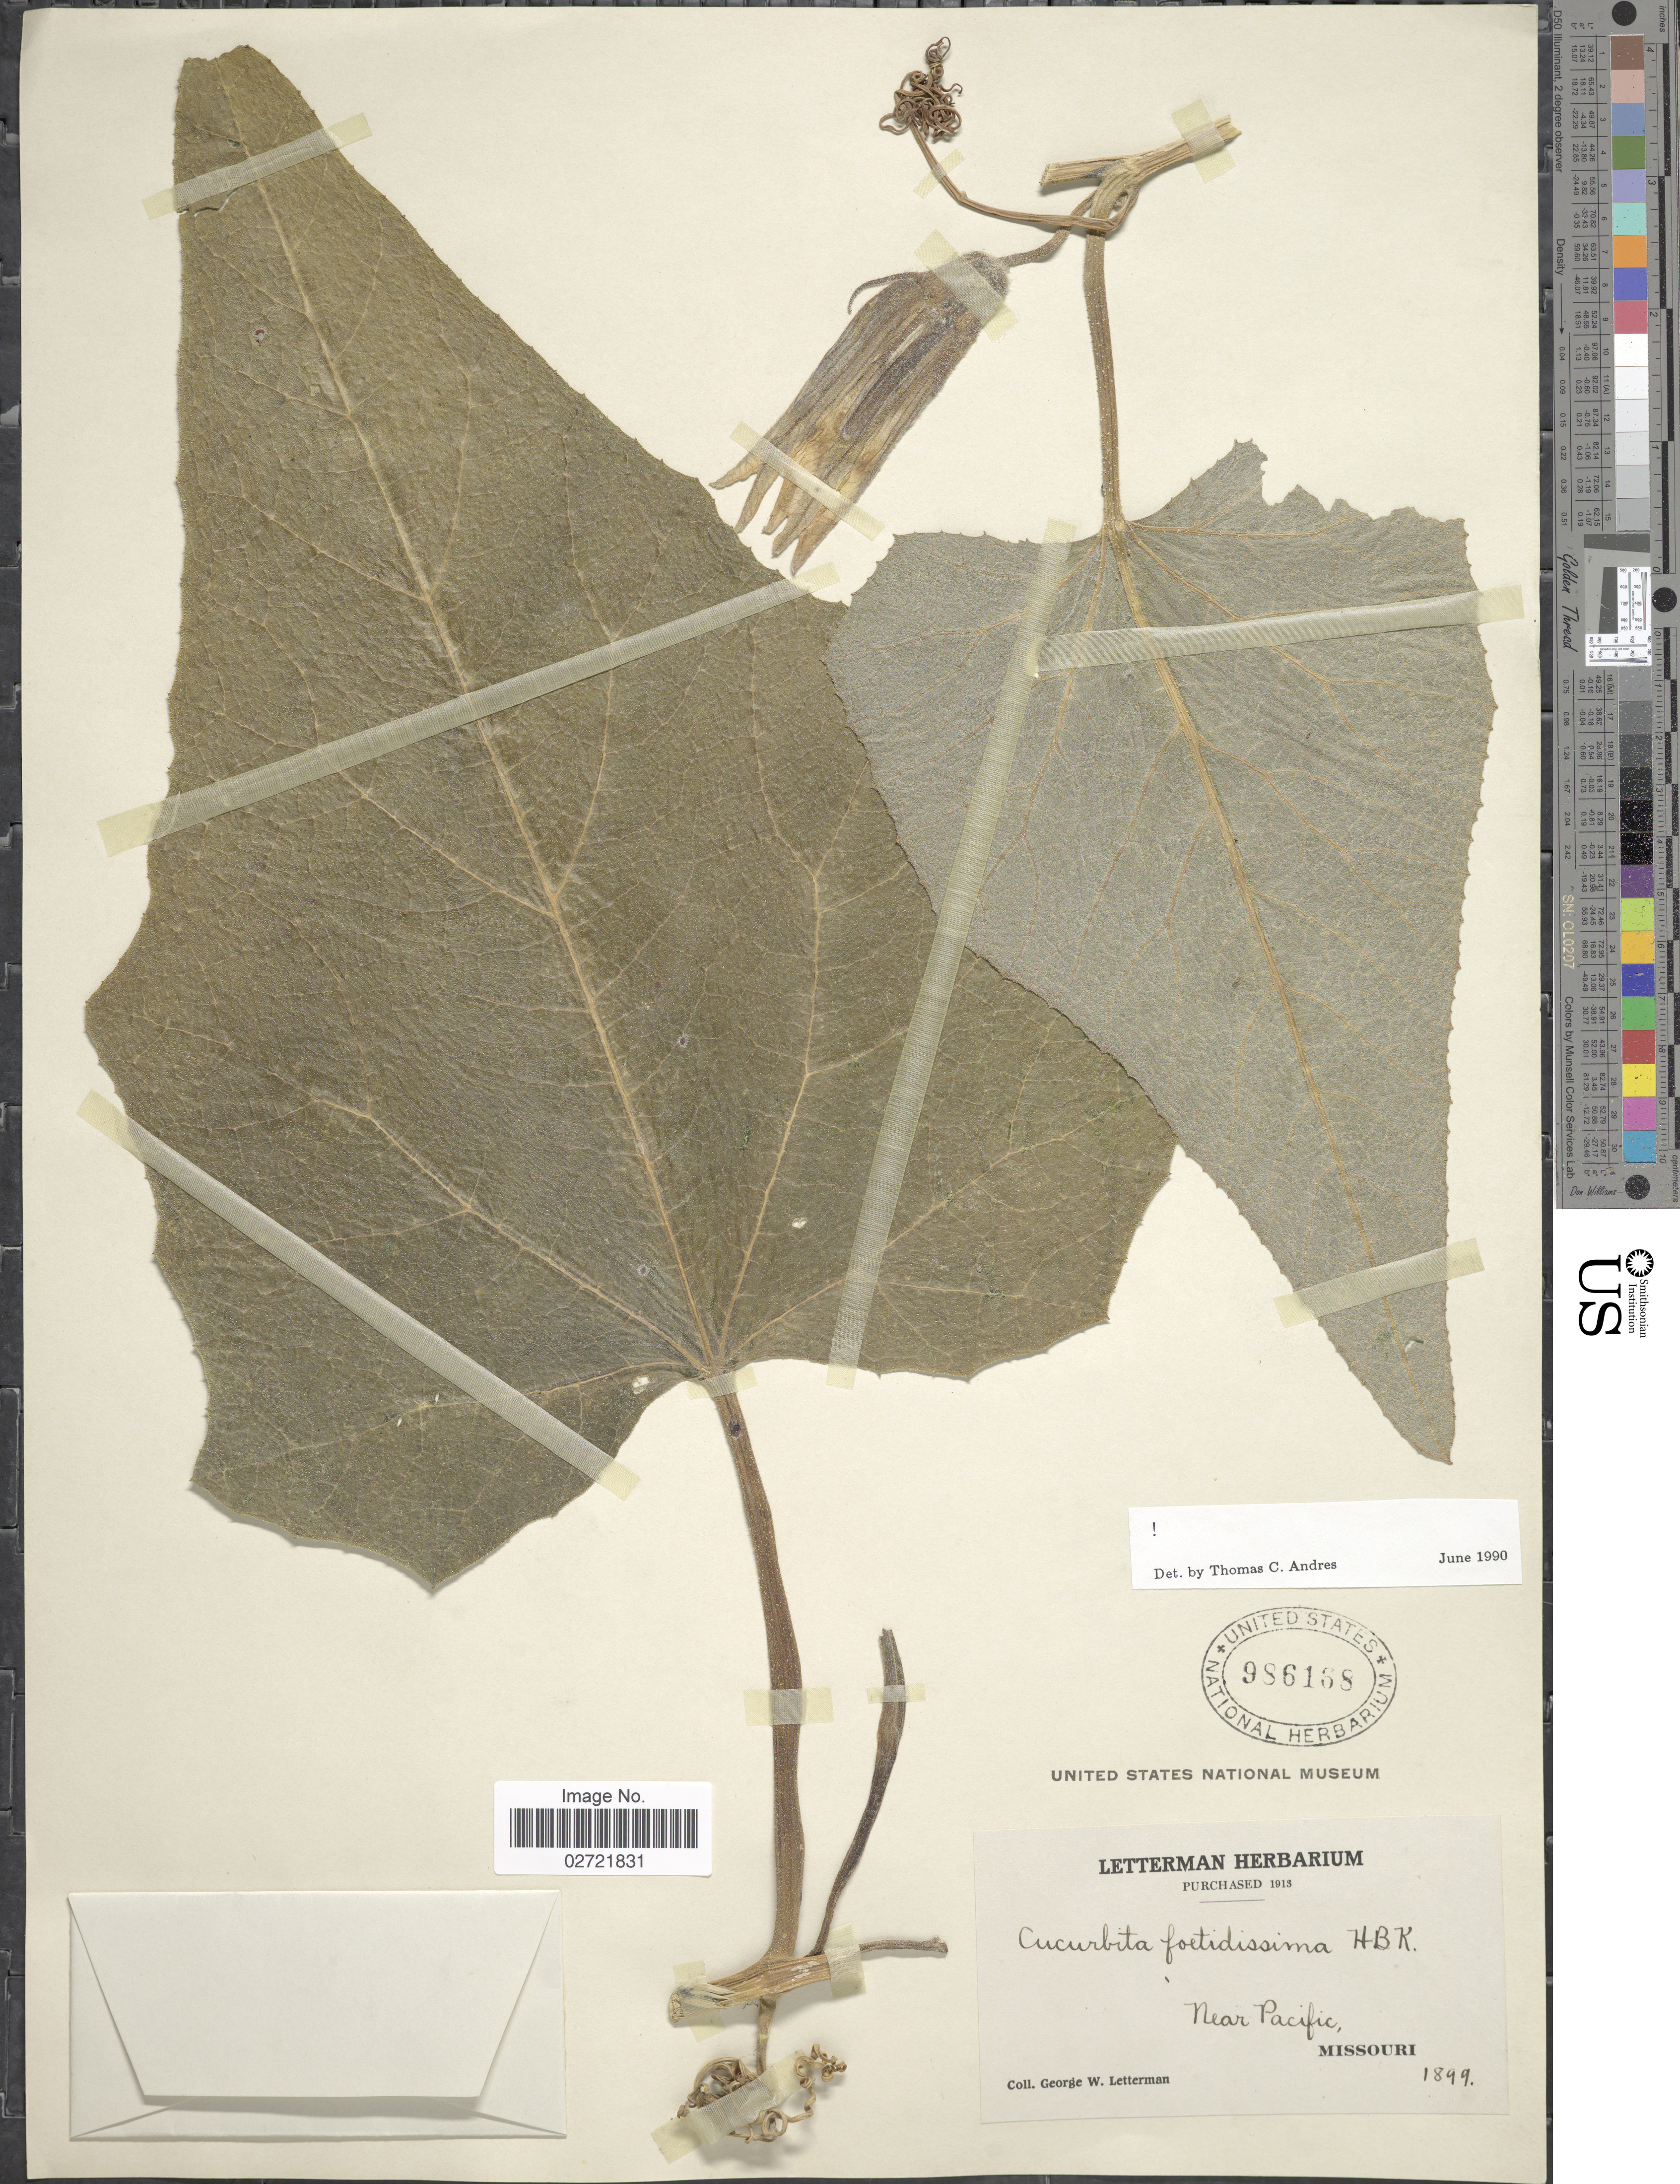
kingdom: Plantae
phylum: Tracheophyta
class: Magnoliopsida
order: Cucurbitales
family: Cucurbitaceae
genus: Cucurbita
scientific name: Cucurbita foetidissima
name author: Kunth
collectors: G. W. Letterman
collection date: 1899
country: United States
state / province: Missouri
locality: Near Pacific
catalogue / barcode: US 986168